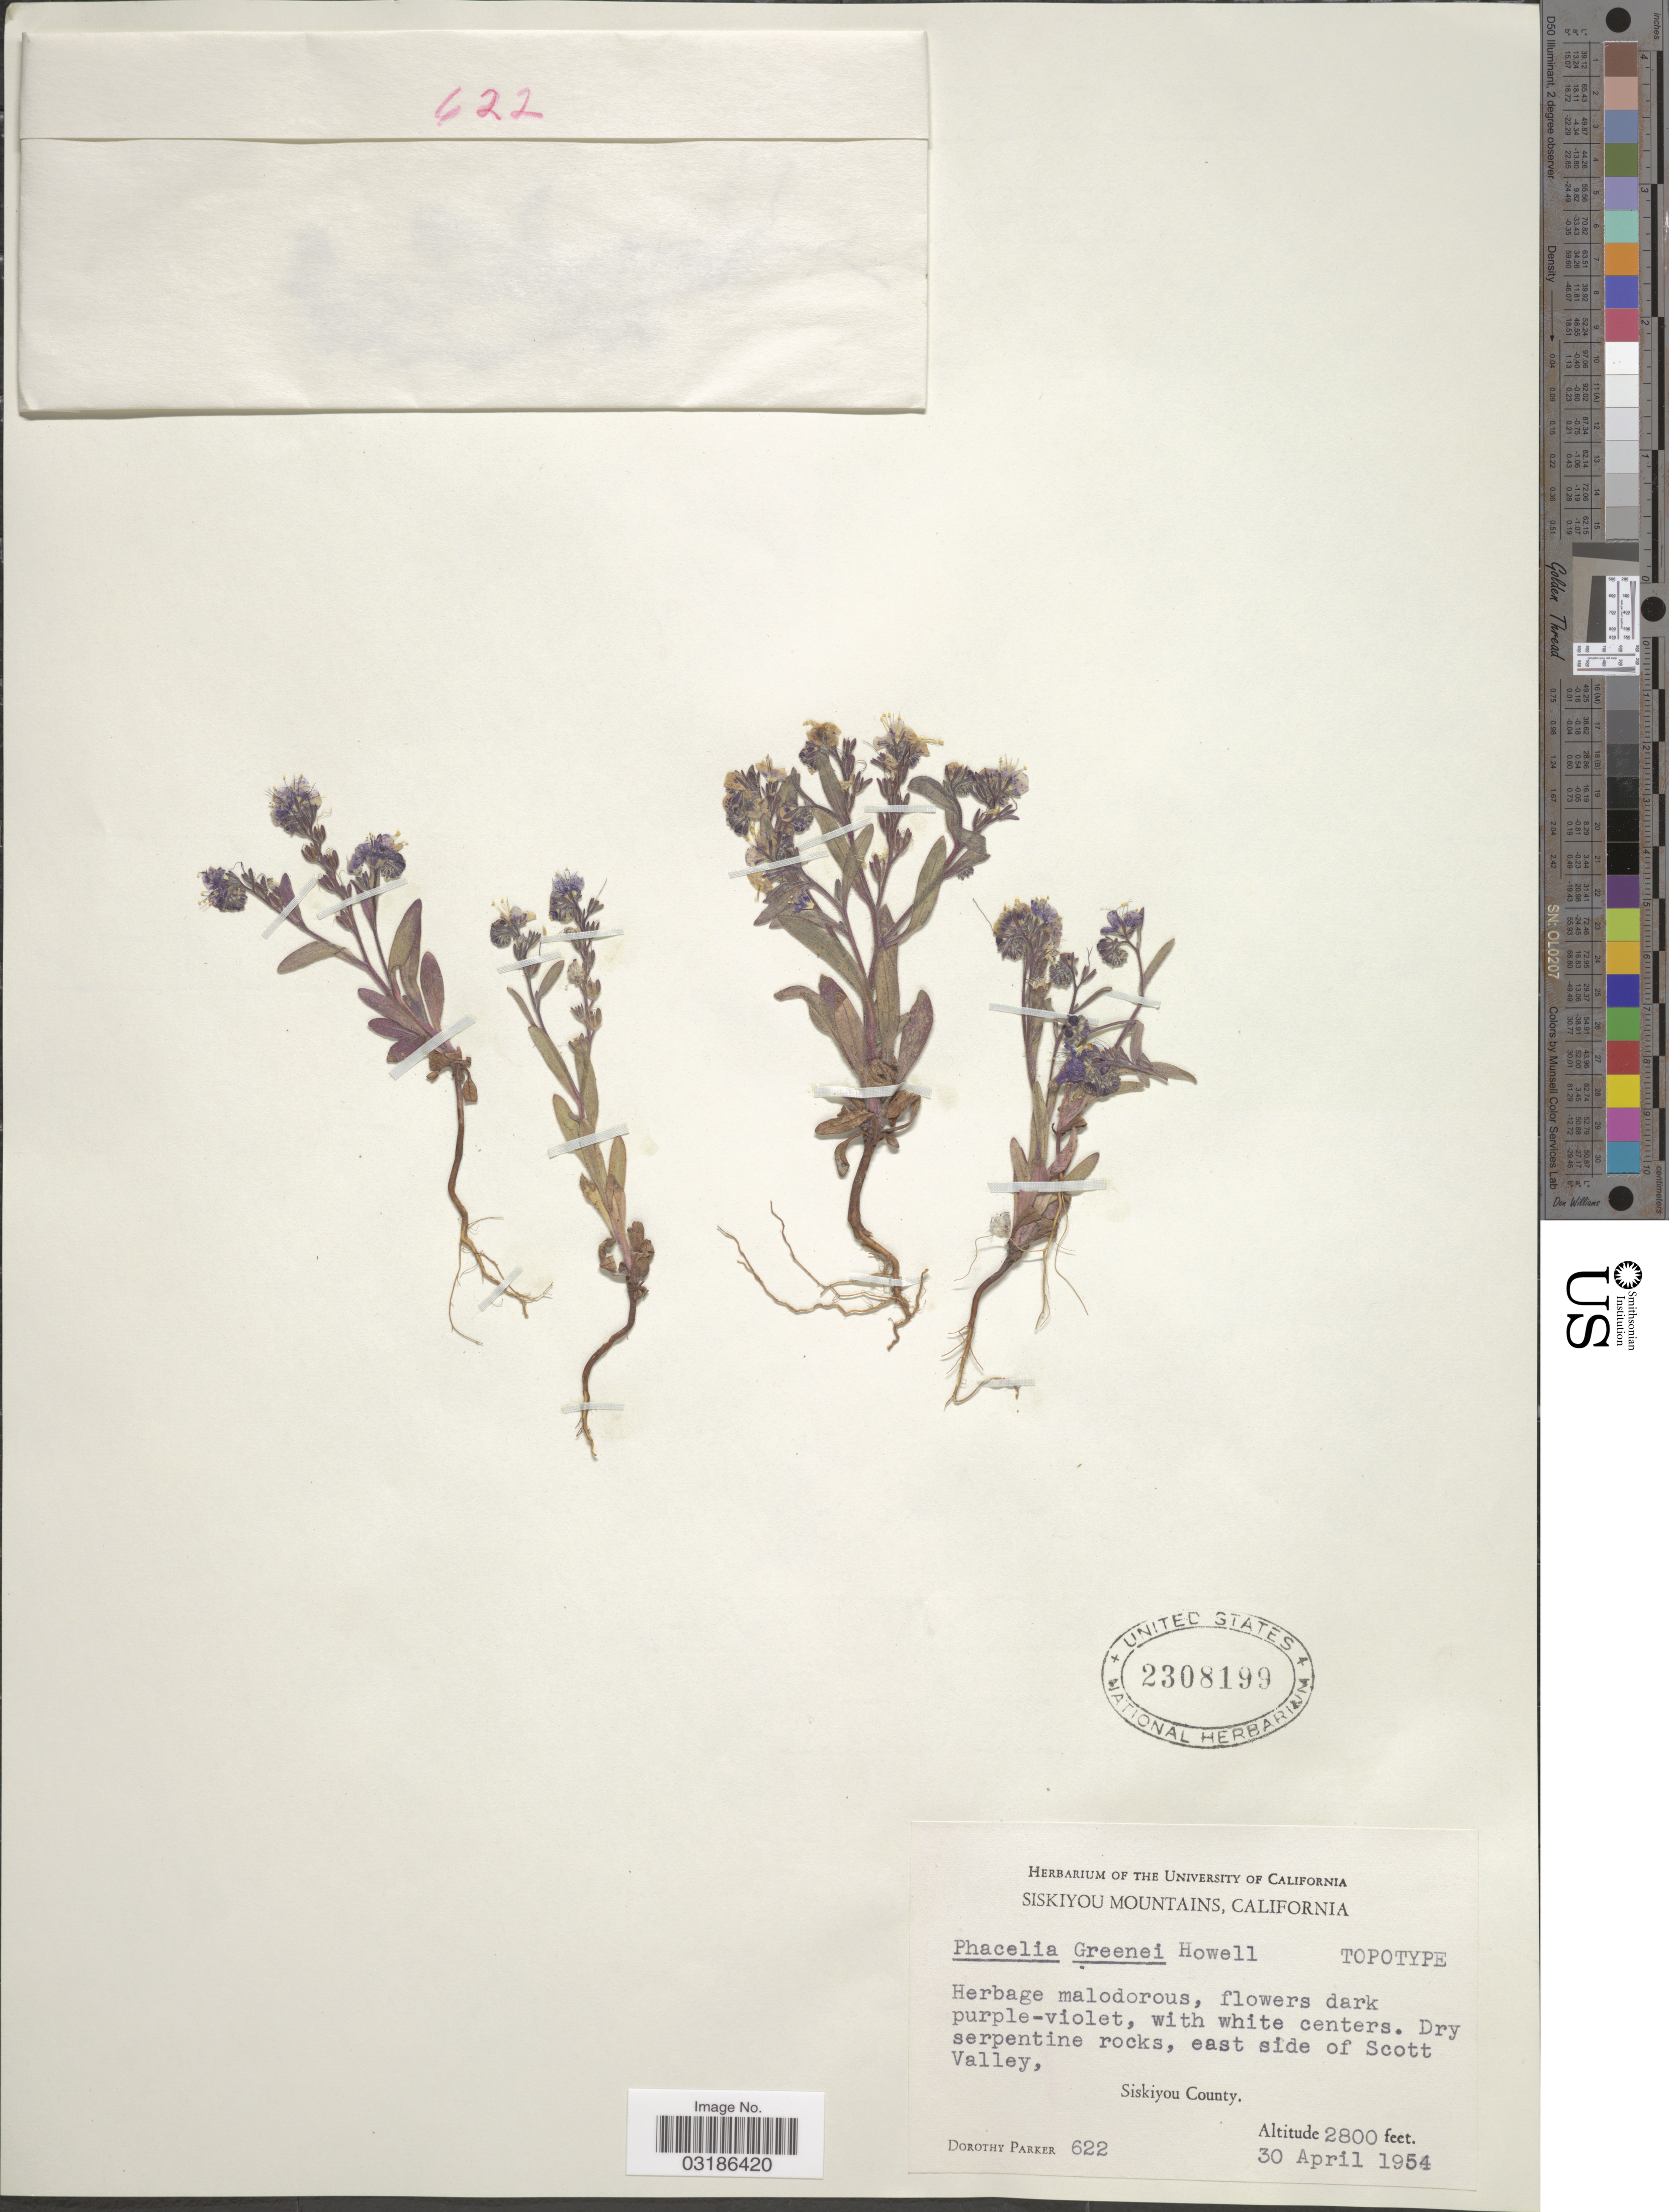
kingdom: Plantae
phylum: Tracheophyta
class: Magnoliopsida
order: Boraginales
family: Hydrophyllaceae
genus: Phacelia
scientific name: Phacelia greenei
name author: J.T. Howell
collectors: D. Parker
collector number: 622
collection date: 1954-04-30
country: United States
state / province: California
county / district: Siskiyou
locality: Siskiyou Mountains. Dry serpentine rocks, east side of Scott Valley, Siskiyou County.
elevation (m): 853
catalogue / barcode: US 2308199